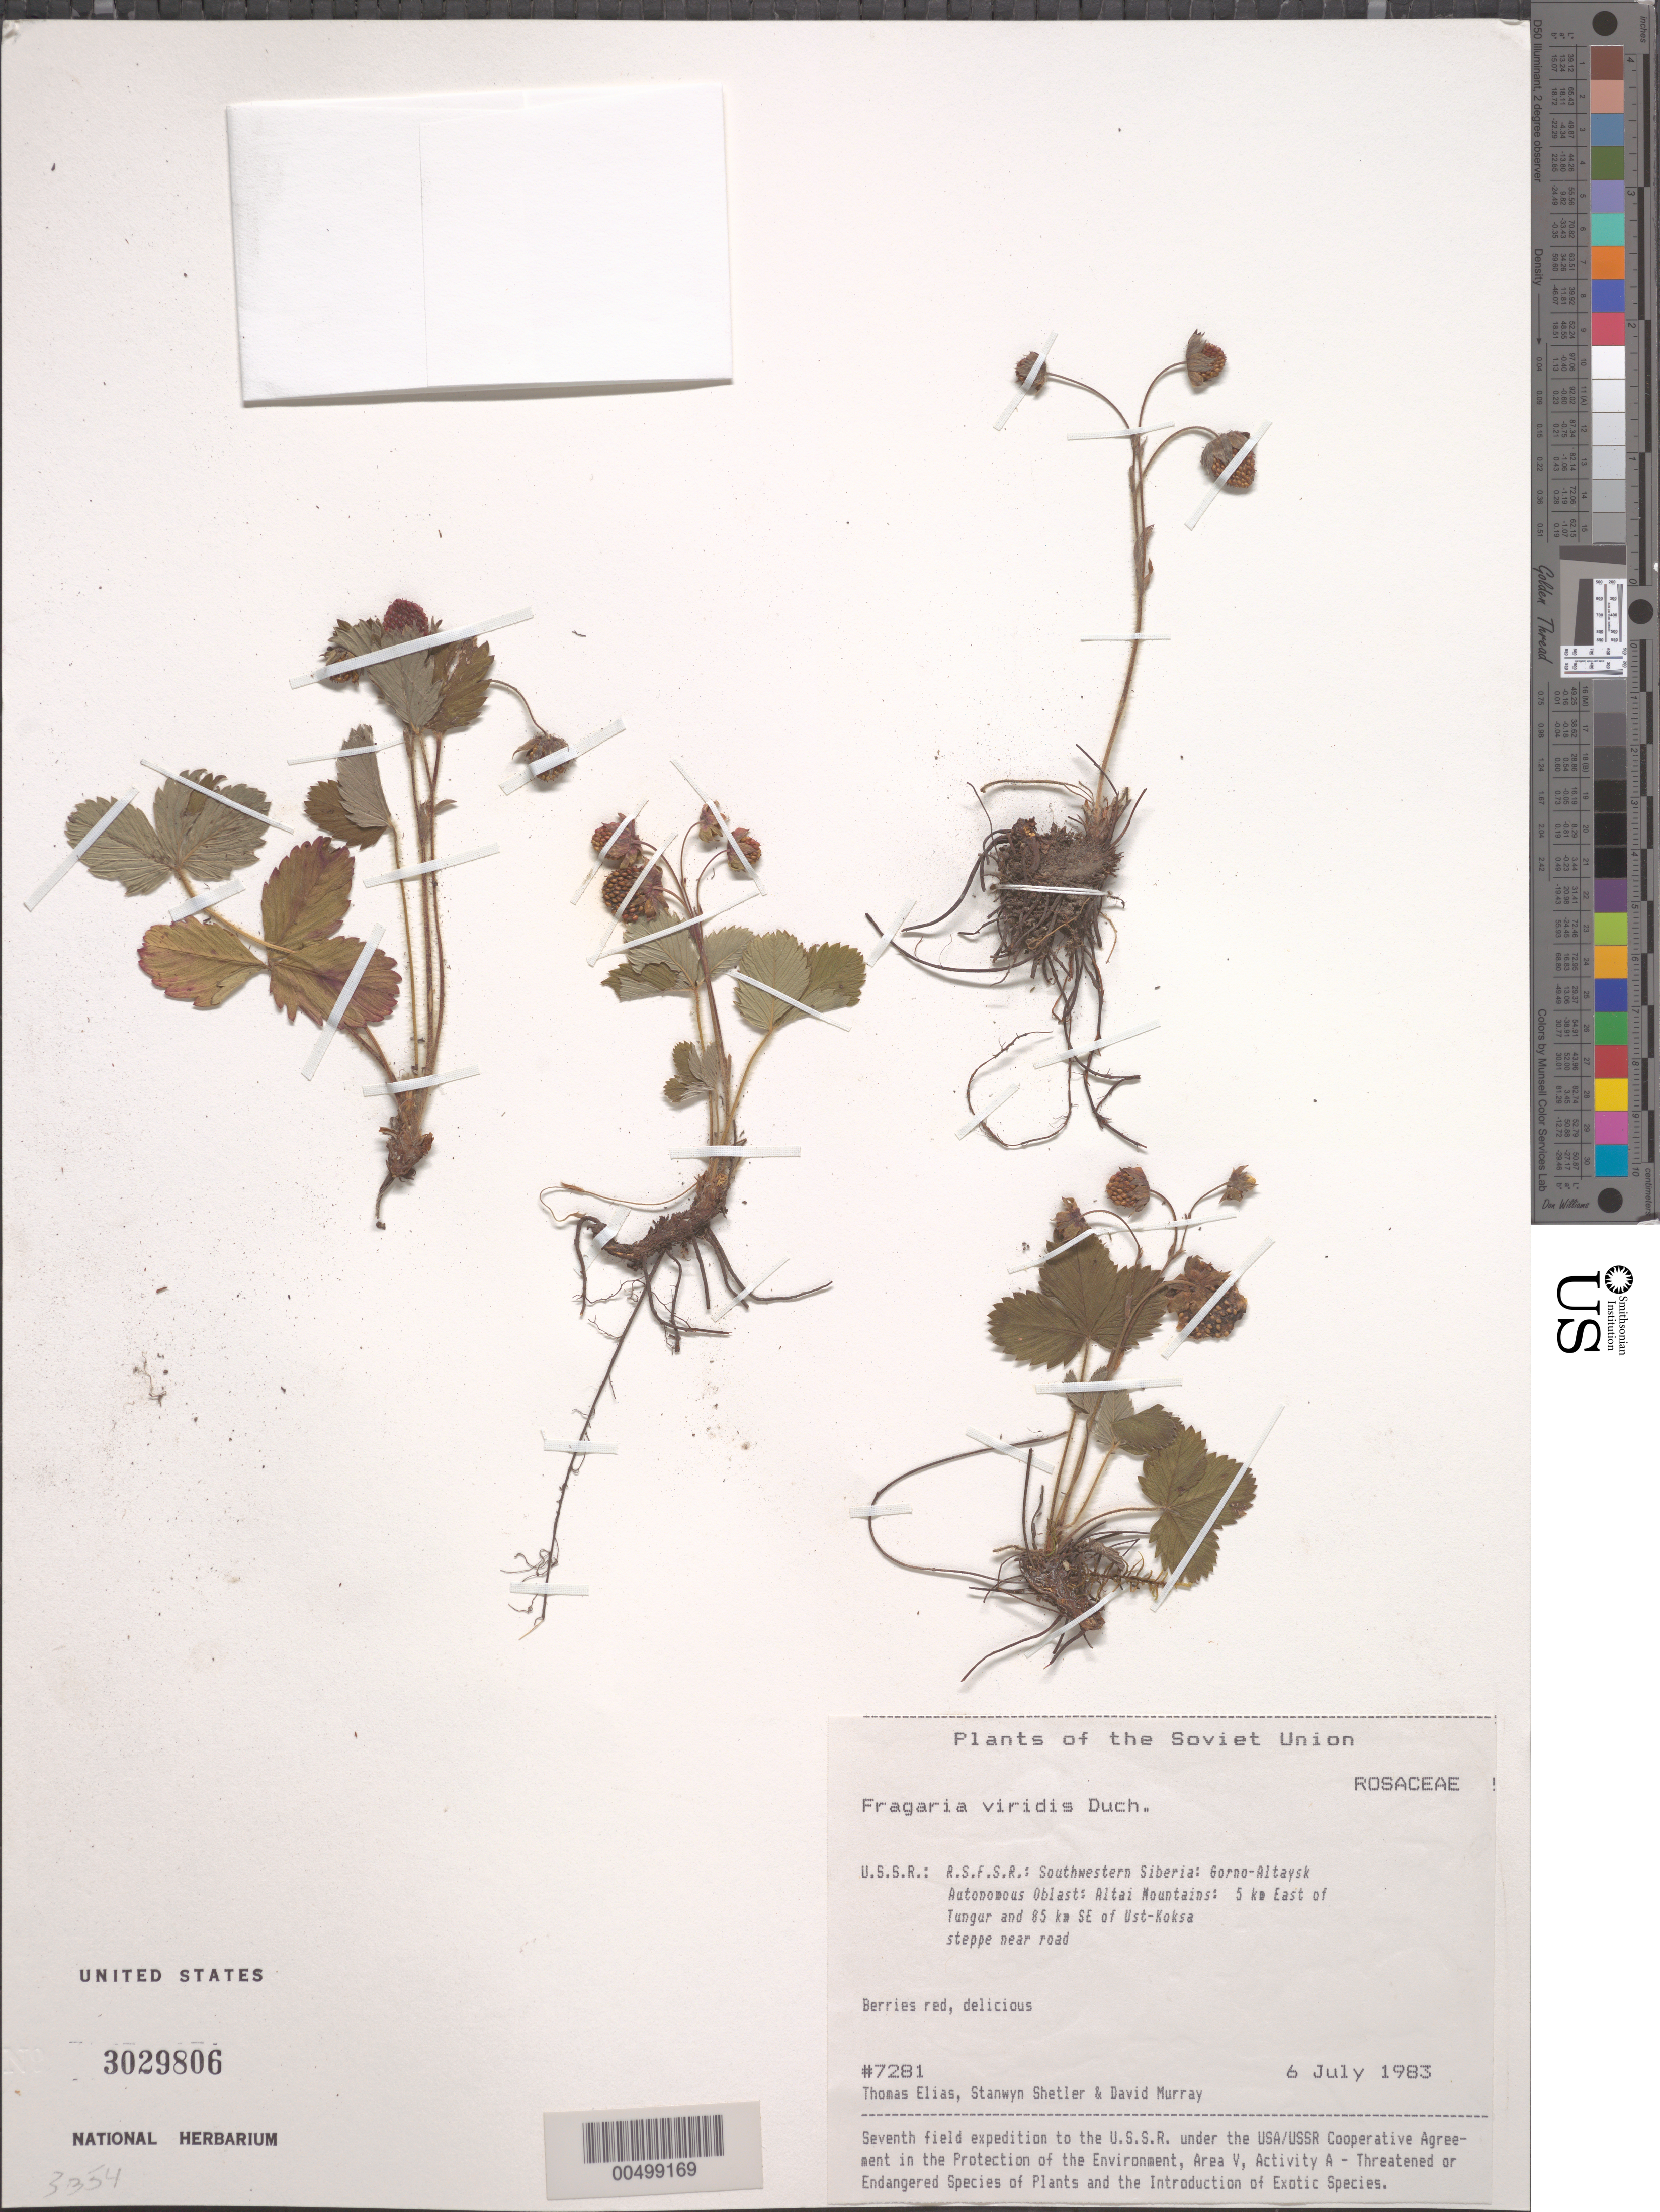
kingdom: Plantae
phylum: Tracheophyta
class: Magnoliopsida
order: Rosales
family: Rosaceae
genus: Fragaria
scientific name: Fragaria viridis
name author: Duch.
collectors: T. Elias, S. Shetler & D. F. Murray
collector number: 7281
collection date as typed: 06 Jul 1983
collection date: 1983-07-06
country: Russian Federation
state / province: Altai Republic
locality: Altai Mountains, 5 km E of Tungur and 85 km SE of Ust-Koksa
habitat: steppe near road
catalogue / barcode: US 3029806